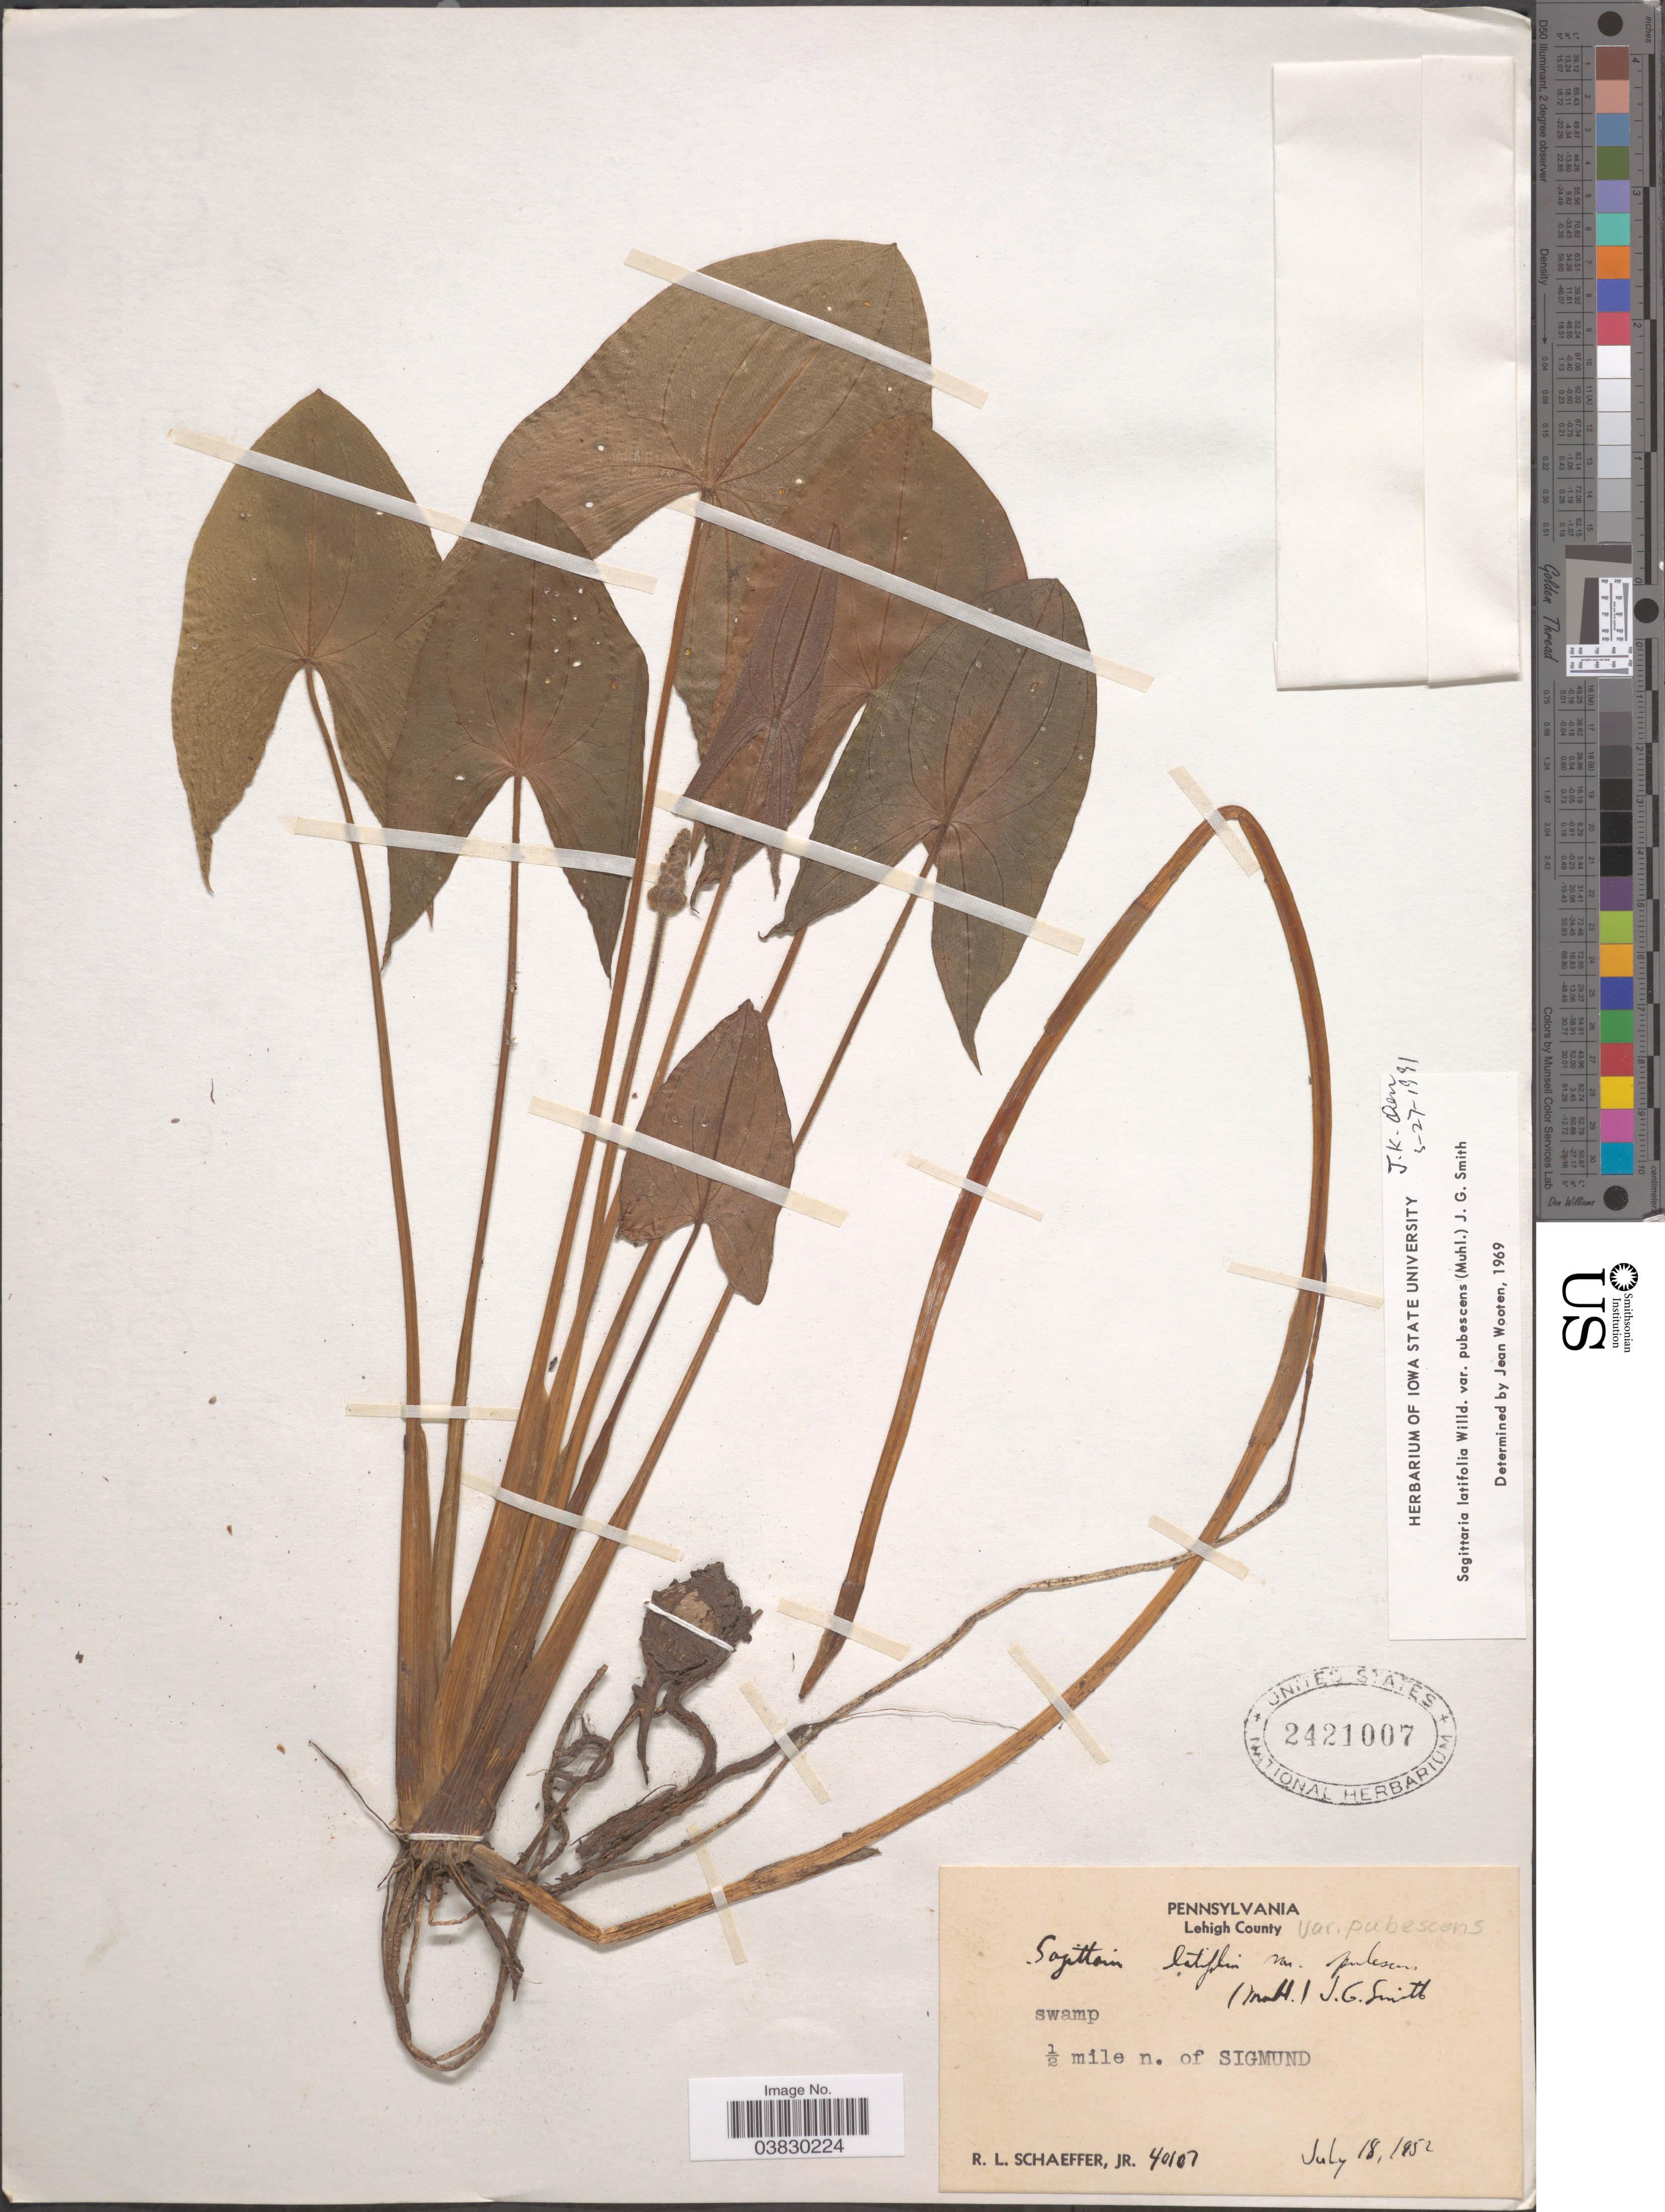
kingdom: Plantae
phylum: Tracheophyta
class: Liliopsida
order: Alismatales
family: Alismataceae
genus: Sagittaria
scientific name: Sagittaria latifolia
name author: Willd.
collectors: R. L. Schaeffer Jr.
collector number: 40107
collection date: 1952-07-18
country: United States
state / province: Pennsylvania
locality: Lehigh County. ½ mile n. of Sigmund.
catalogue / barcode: US 2421007